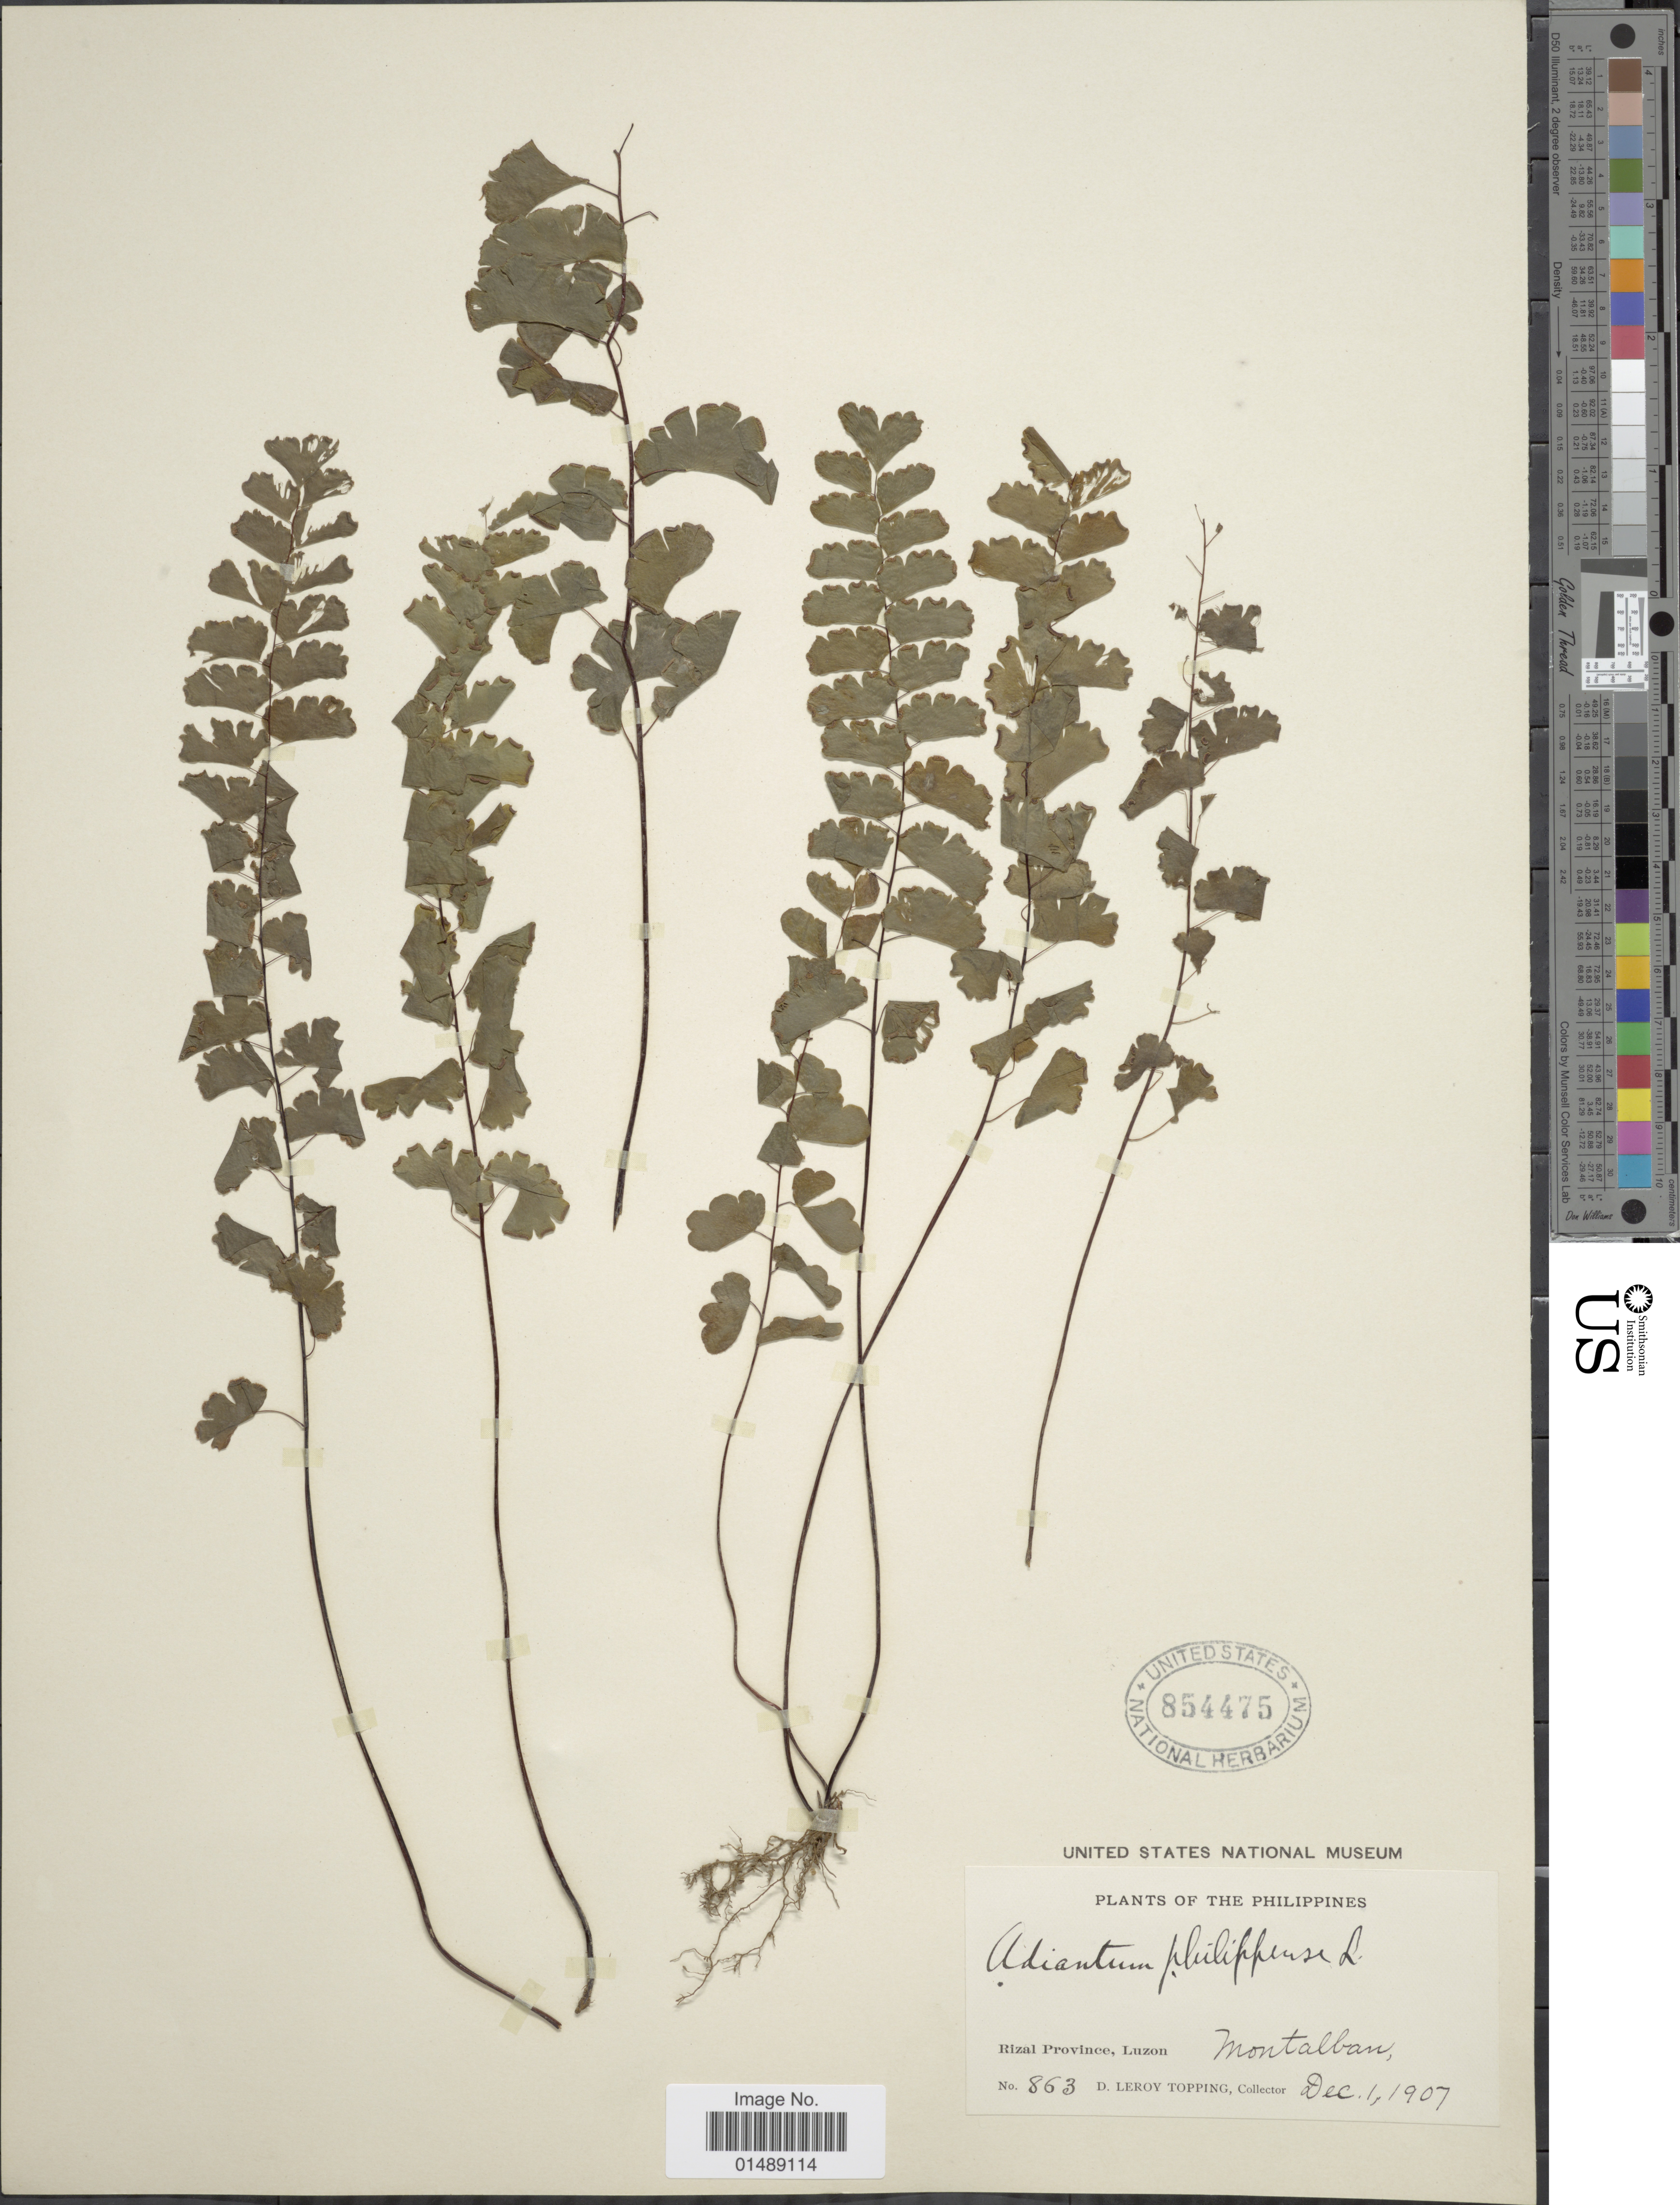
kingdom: Plantae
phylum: Tracheophyta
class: Polypodiopsida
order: Polypodiales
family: Pteridaceae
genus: Adiantum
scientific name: Adiantum philippense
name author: L.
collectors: D. L. Topping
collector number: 863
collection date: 1907-12-01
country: Philippines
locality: Rizal Province, Luzon, Montalban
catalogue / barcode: US 854475